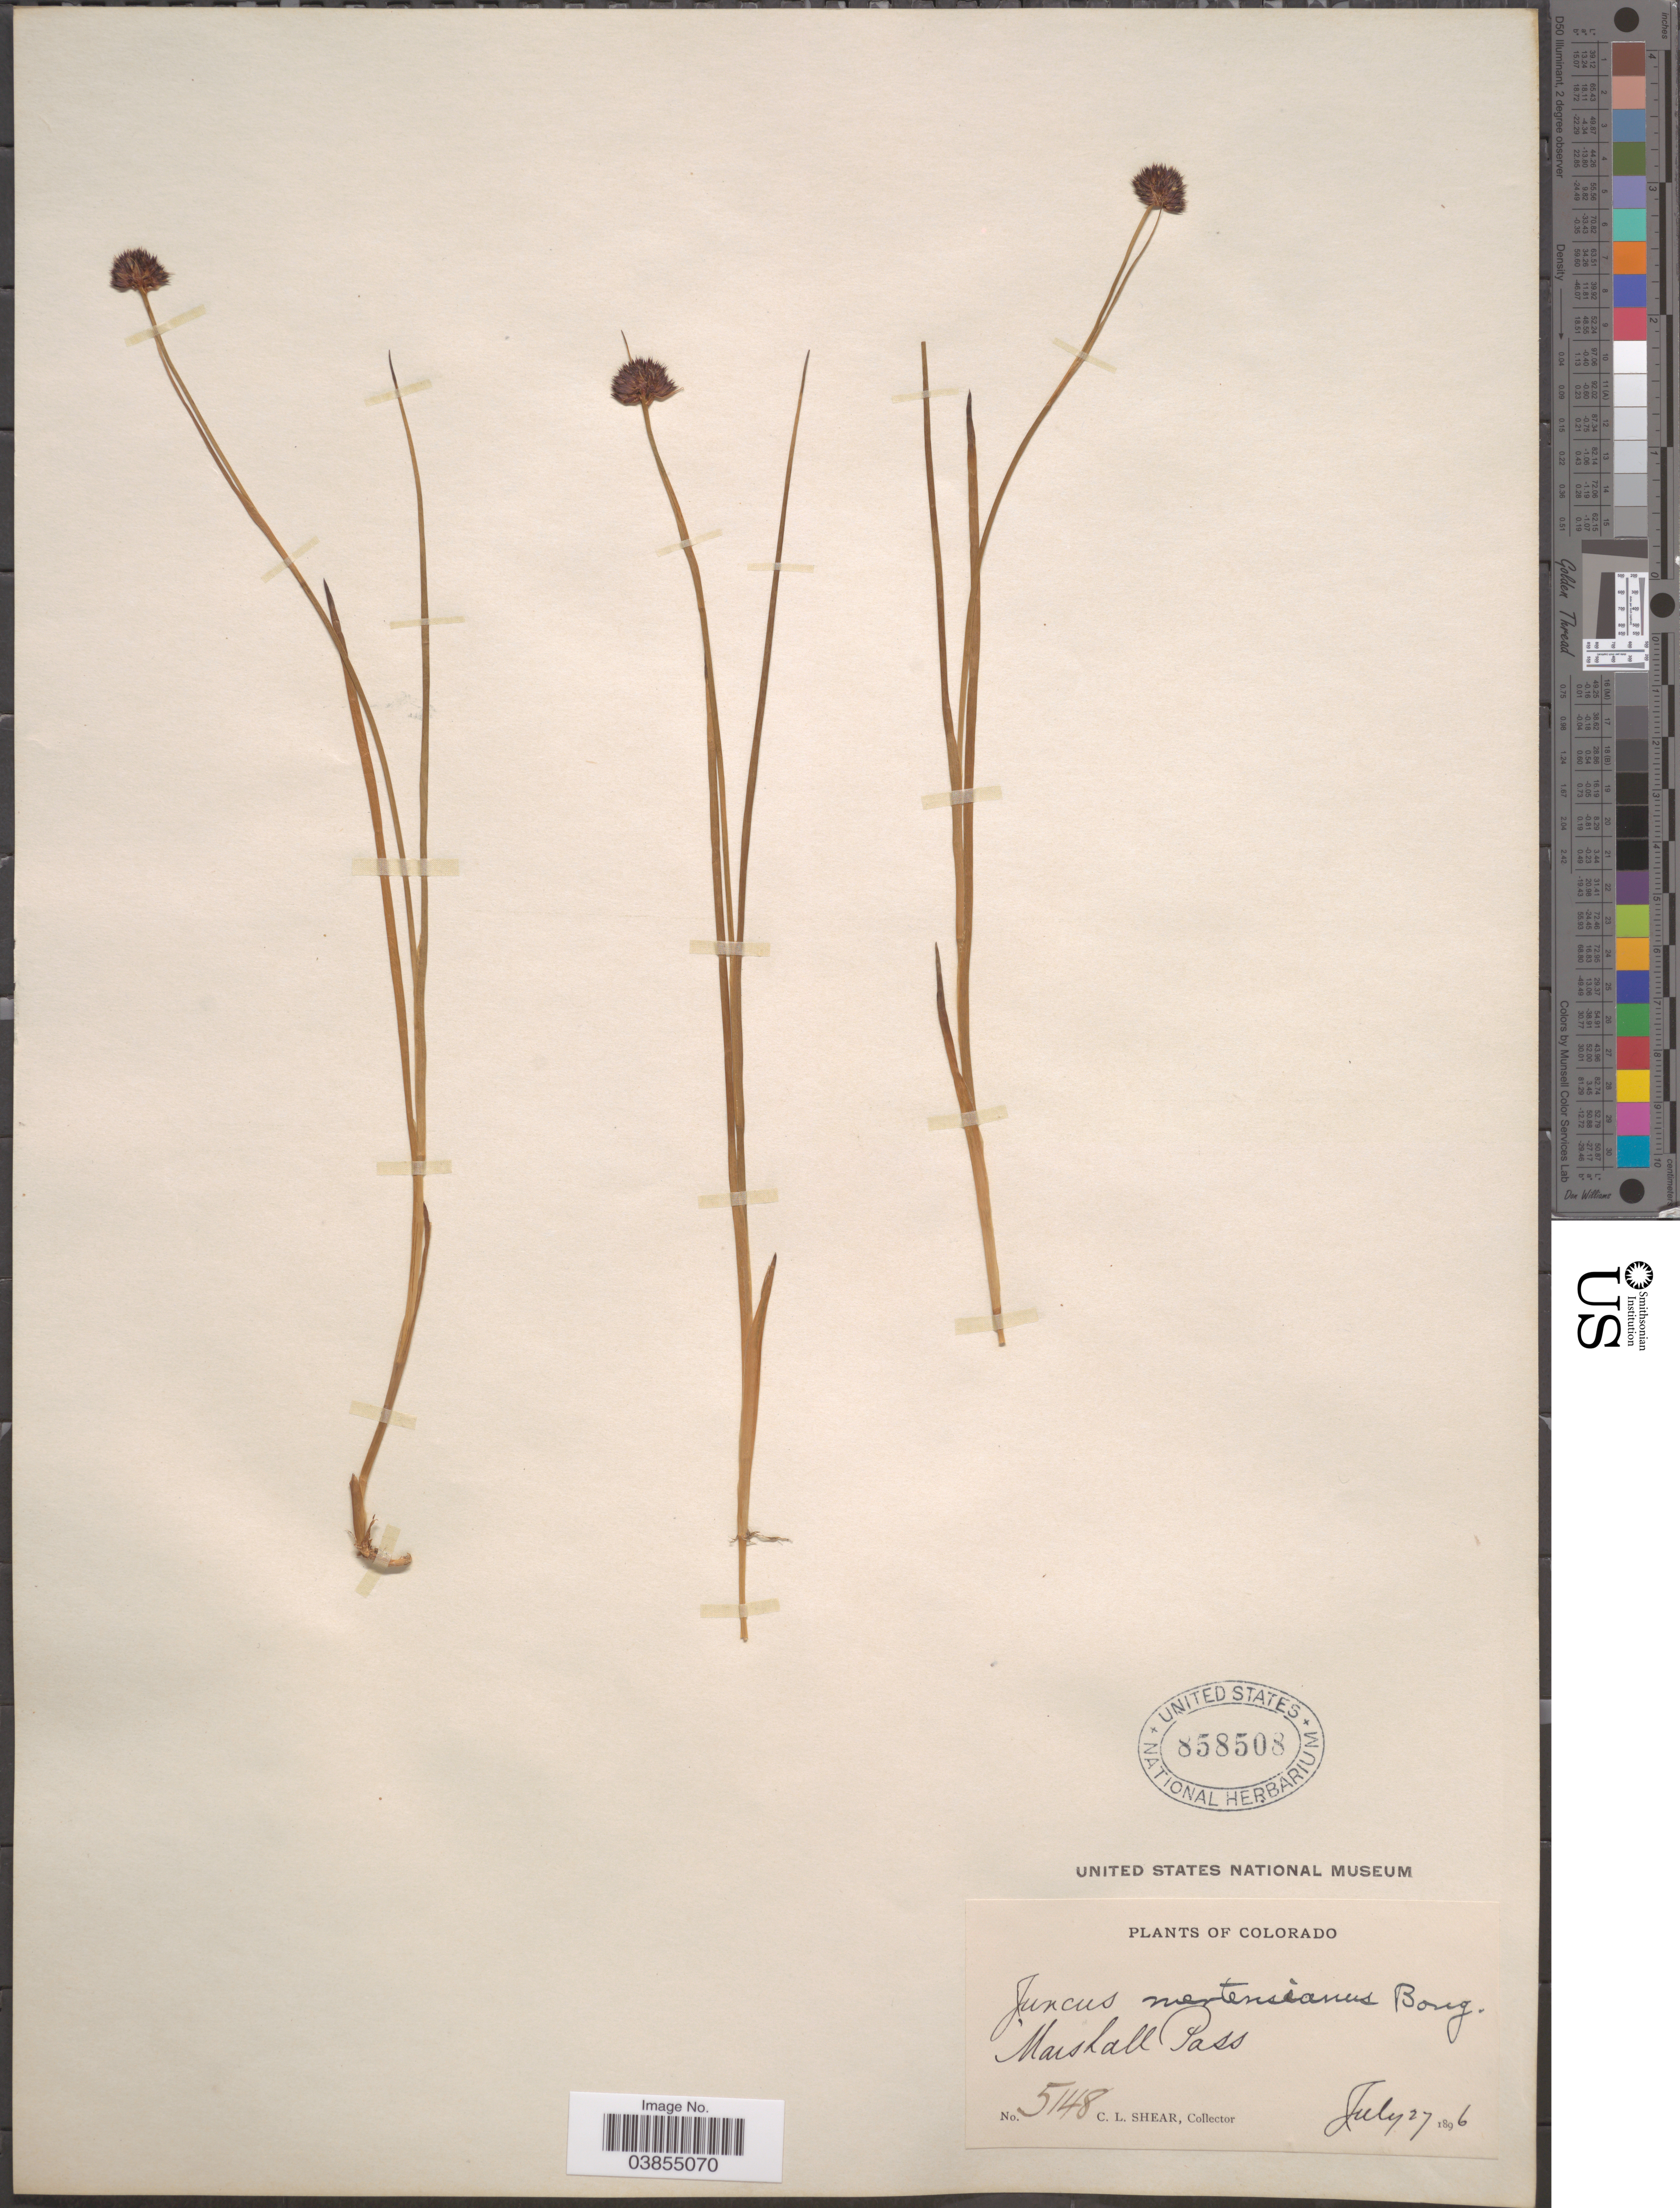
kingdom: Plantae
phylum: Tracheophyta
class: Liliopsida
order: Poales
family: Juncaceae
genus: Juncus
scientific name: Juncus mertensianus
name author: Bong.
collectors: C. L. Shear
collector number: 5148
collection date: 1896-07-27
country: United States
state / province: Colorado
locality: Marshall Pass.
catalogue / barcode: US 858508